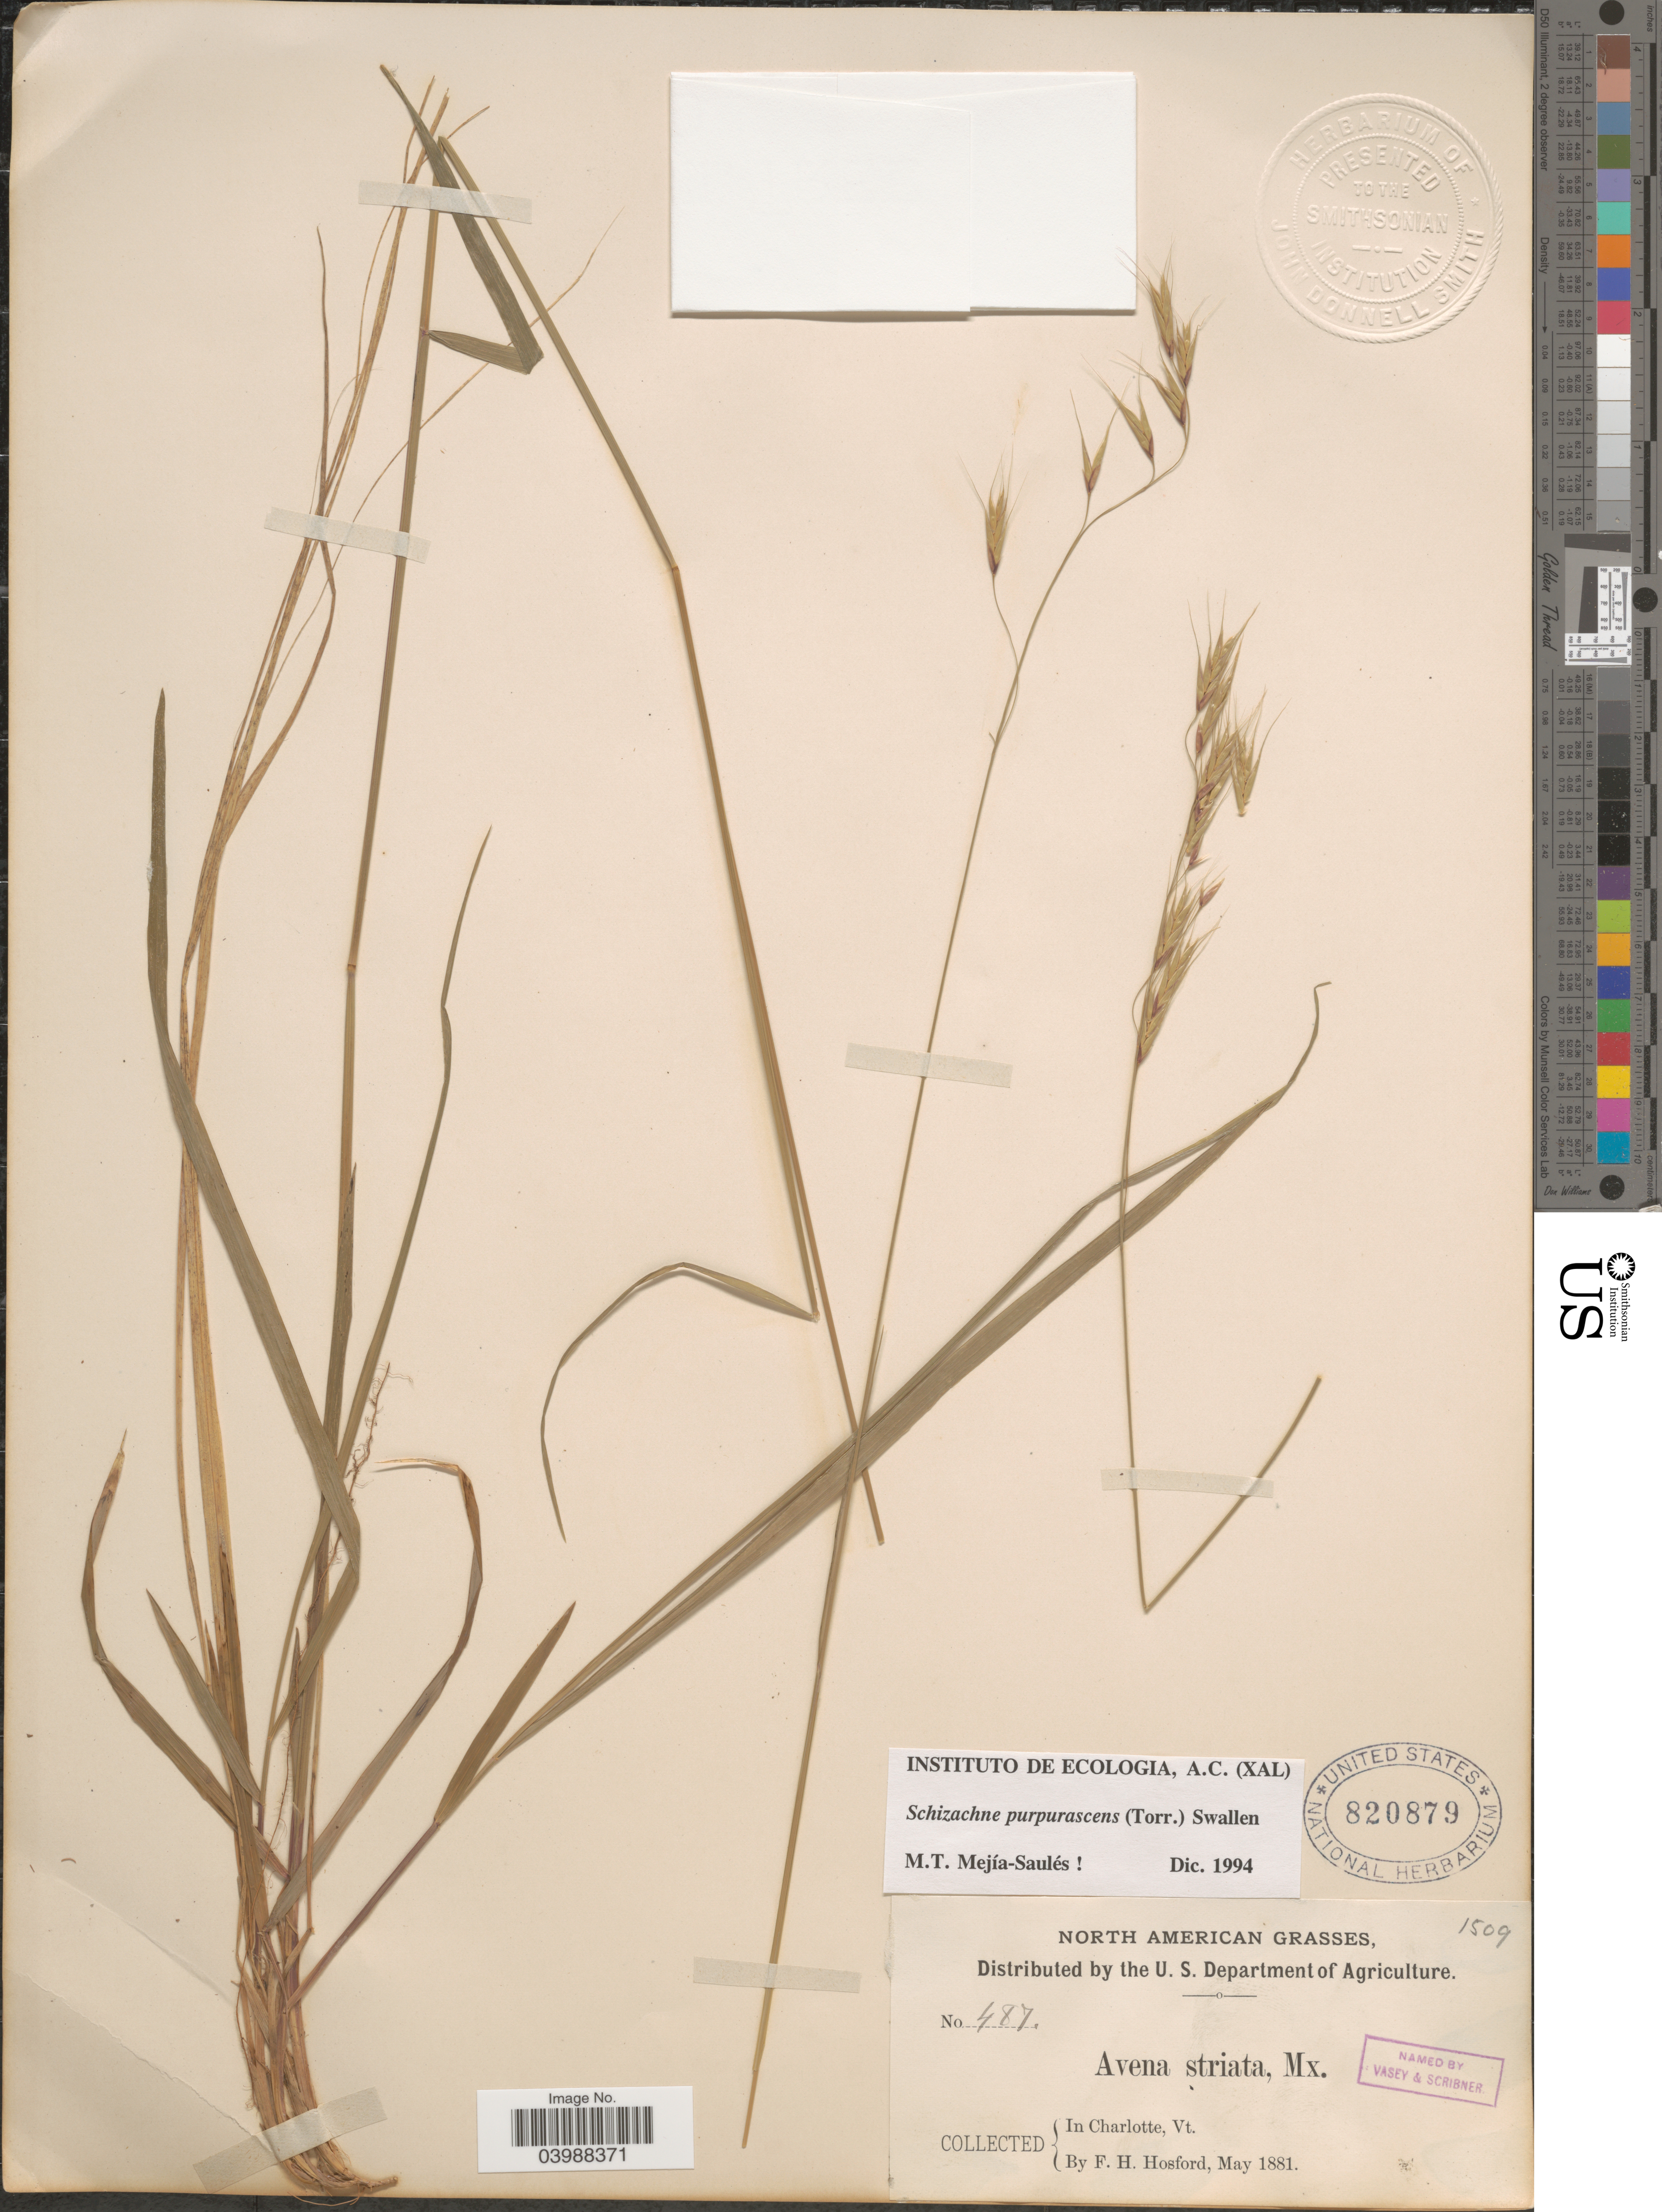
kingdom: Plantae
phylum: Tracheophyta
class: Liliopsida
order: Poales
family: Poaceae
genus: Schizachne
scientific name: Schizachne purpurascens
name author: (Torr.) Swallen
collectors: F. Hosford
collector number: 487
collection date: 1881-05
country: United States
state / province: Vermont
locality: In Charlotte.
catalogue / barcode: US 820879